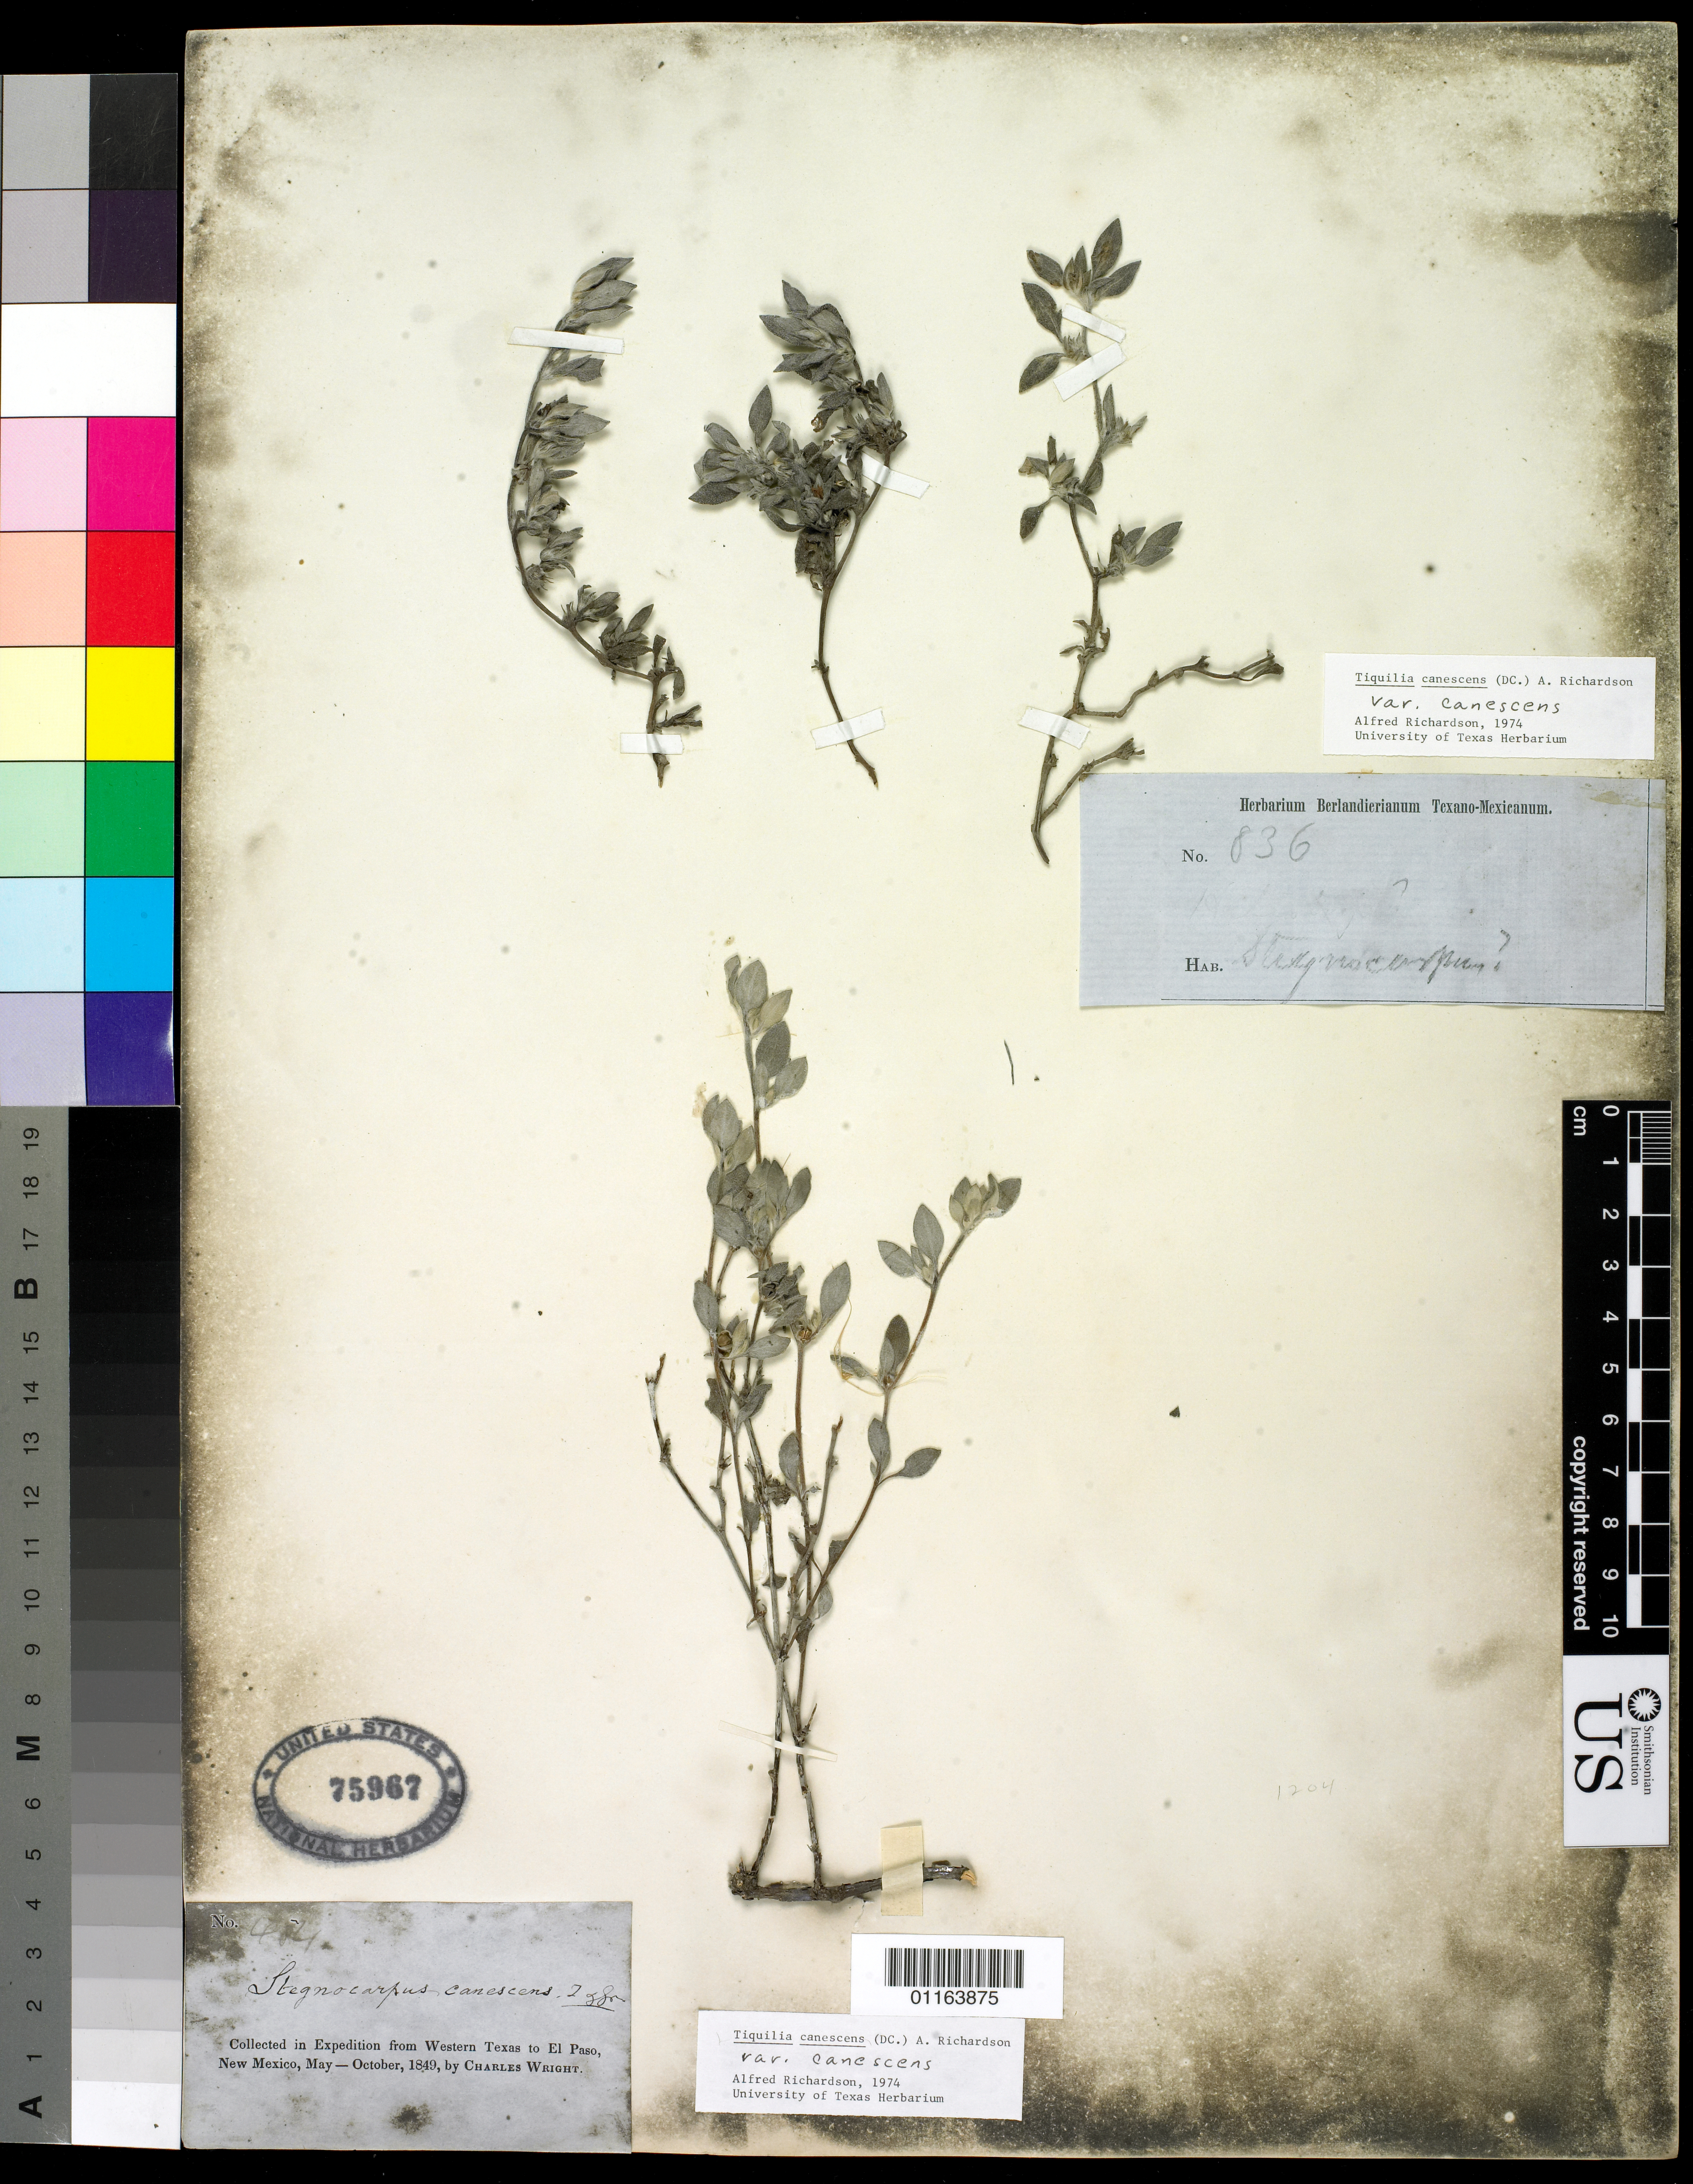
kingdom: Plantae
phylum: Tracheophyta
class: Magnoliopsida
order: Boraginales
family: Ehretiaceae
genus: Tiquilia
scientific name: Tiquilia canescens var. canescens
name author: (DC.) A.T. Richardson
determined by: Richardson, A.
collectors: C. Wright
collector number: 404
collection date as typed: May 1849 to -- Oct 1849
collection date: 1849-05/1849-10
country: United States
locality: From Western Texas to El Paso, New Mexico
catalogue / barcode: US 75967